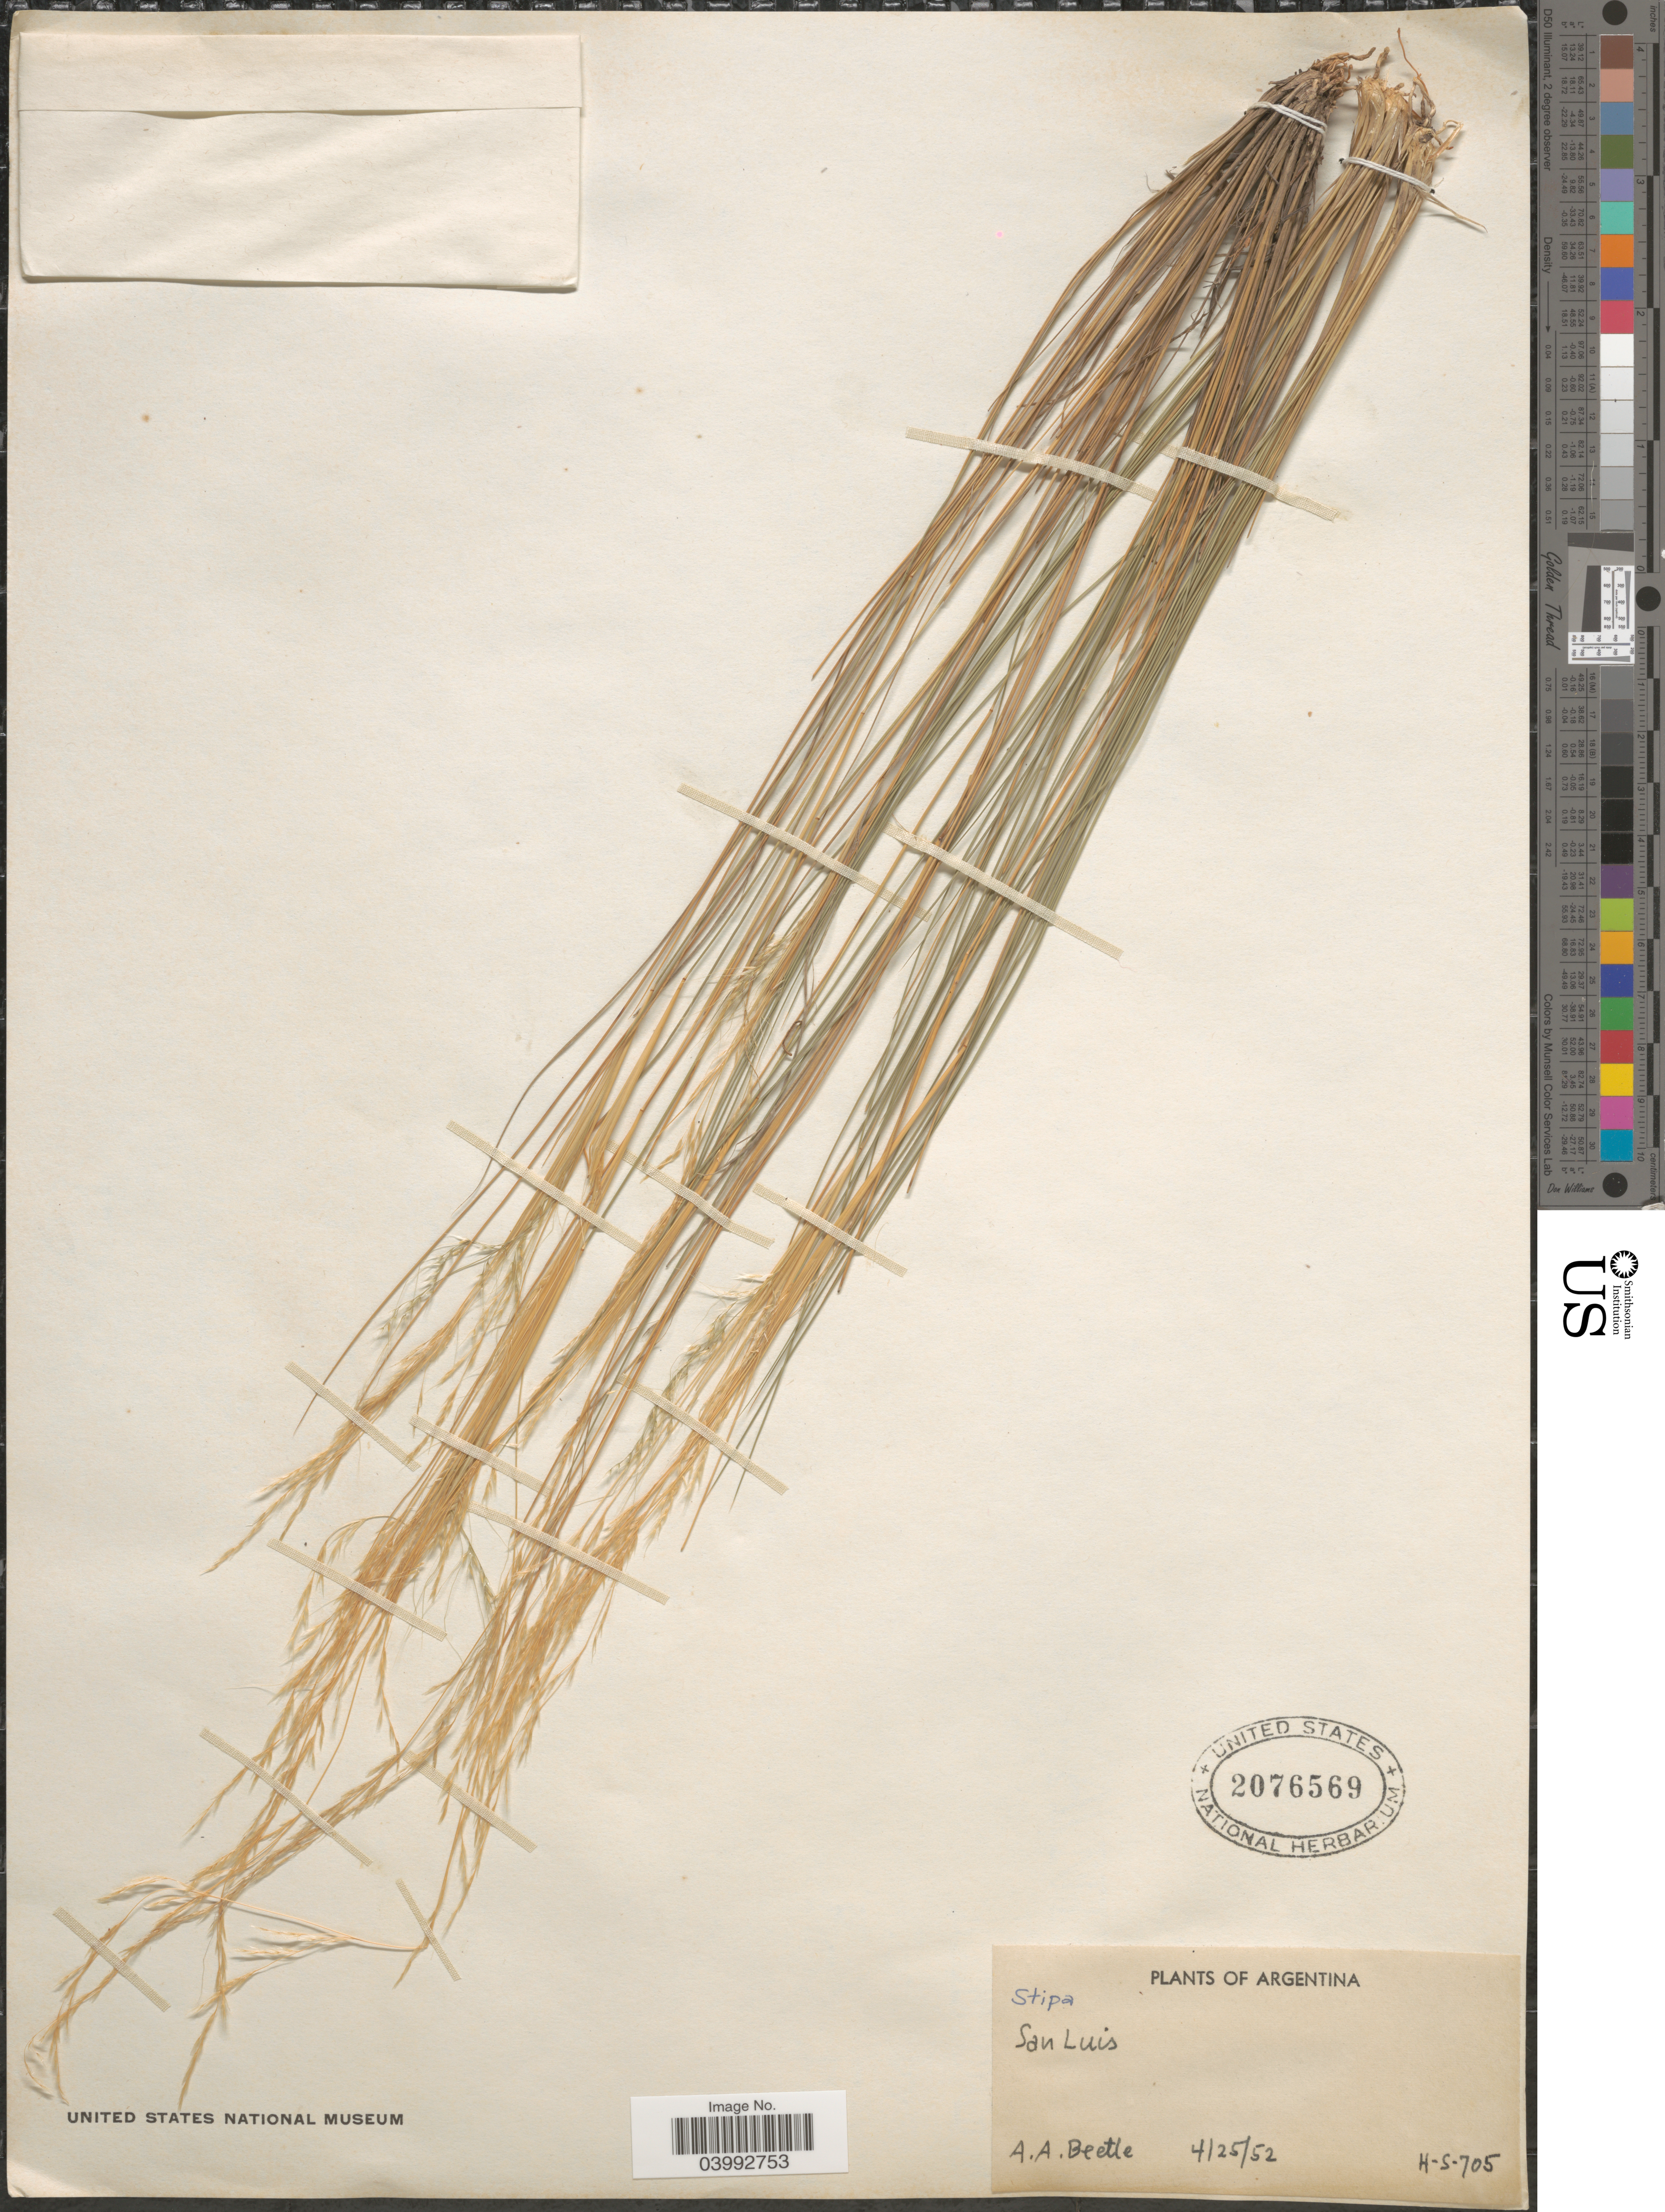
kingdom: Plantae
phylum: Tracheophyta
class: Liliopsida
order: Poales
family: Poaceae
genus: Jarava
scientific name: Jarava sp.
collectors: A. A. Beetle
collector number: H-S-705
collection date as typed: Transcribed d/m/y: 25/4/52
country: Argentina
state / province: San Luis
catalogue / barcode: US 2076569